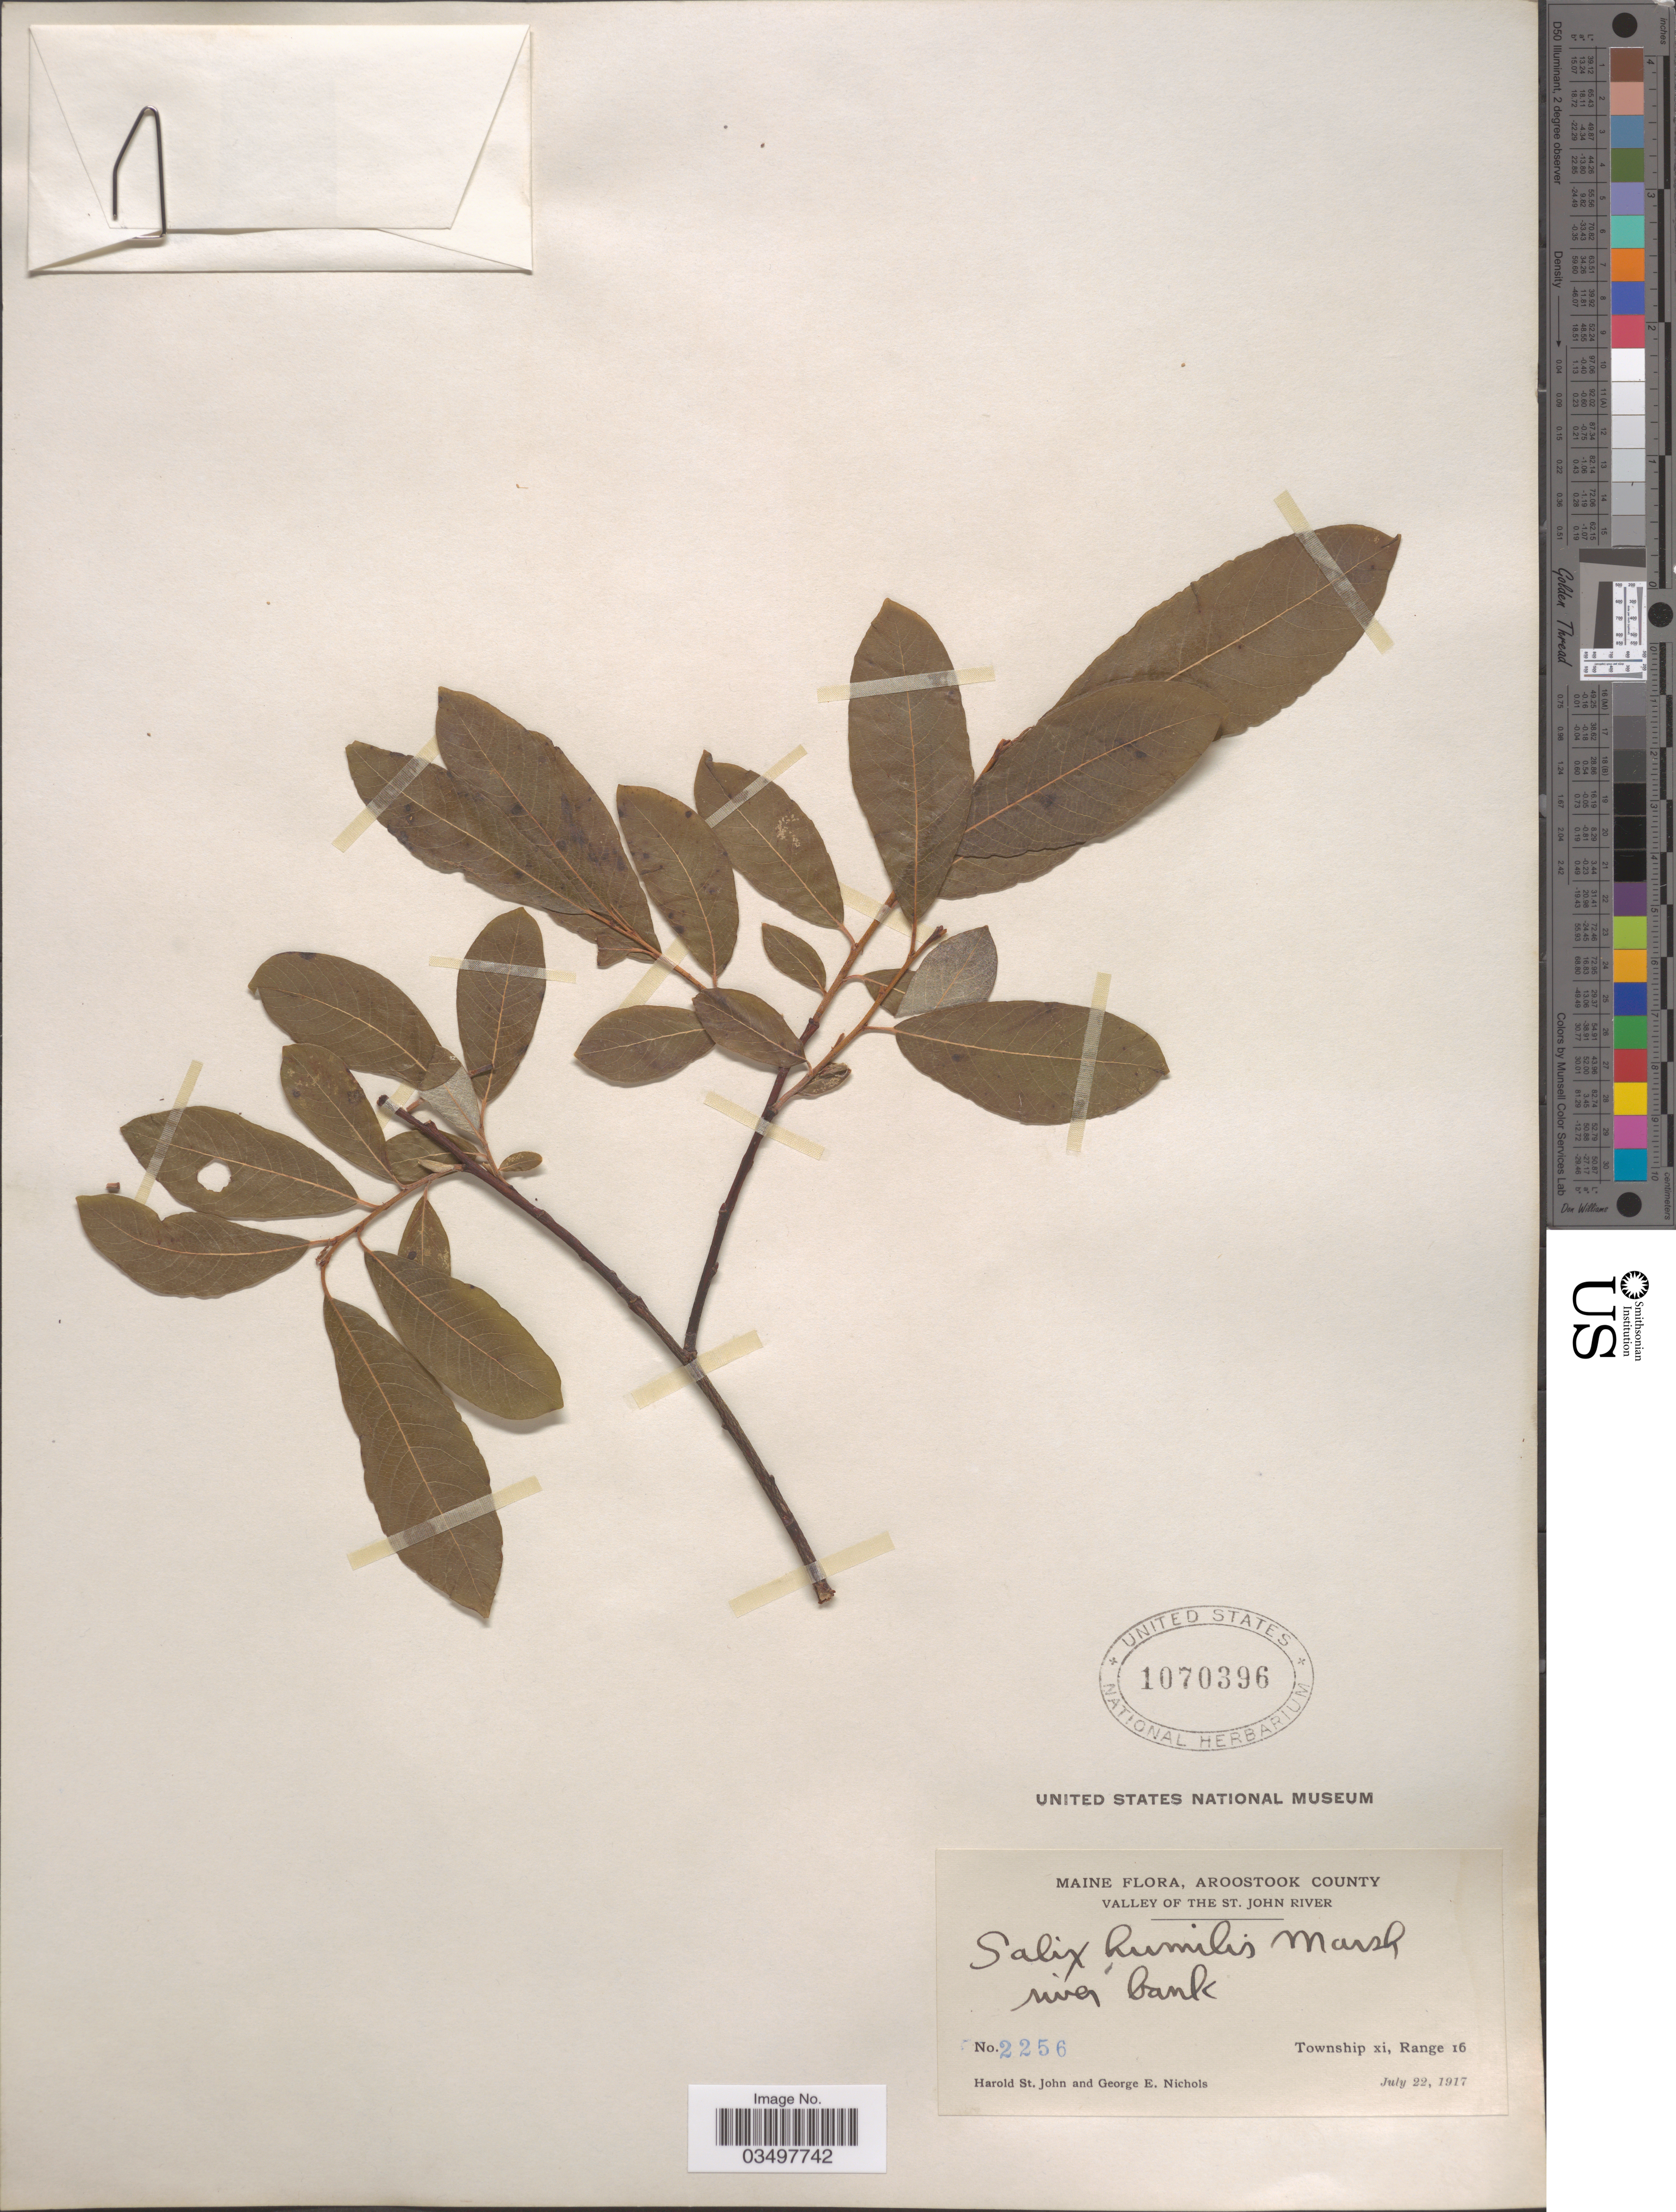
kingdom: Plantae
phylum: Tracheophyta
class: Magnoliopsida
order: Malpighiales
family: Salicaceae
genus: Salix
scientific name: Salix humilis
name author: Marshall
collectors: H. St. John & G. E. Nichols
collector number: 2256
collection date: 1917-07-22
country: United States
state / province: Maine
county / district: Aroostook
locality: Valley of The St. John River. Township xi, Range 16.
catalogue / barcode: US 1070396